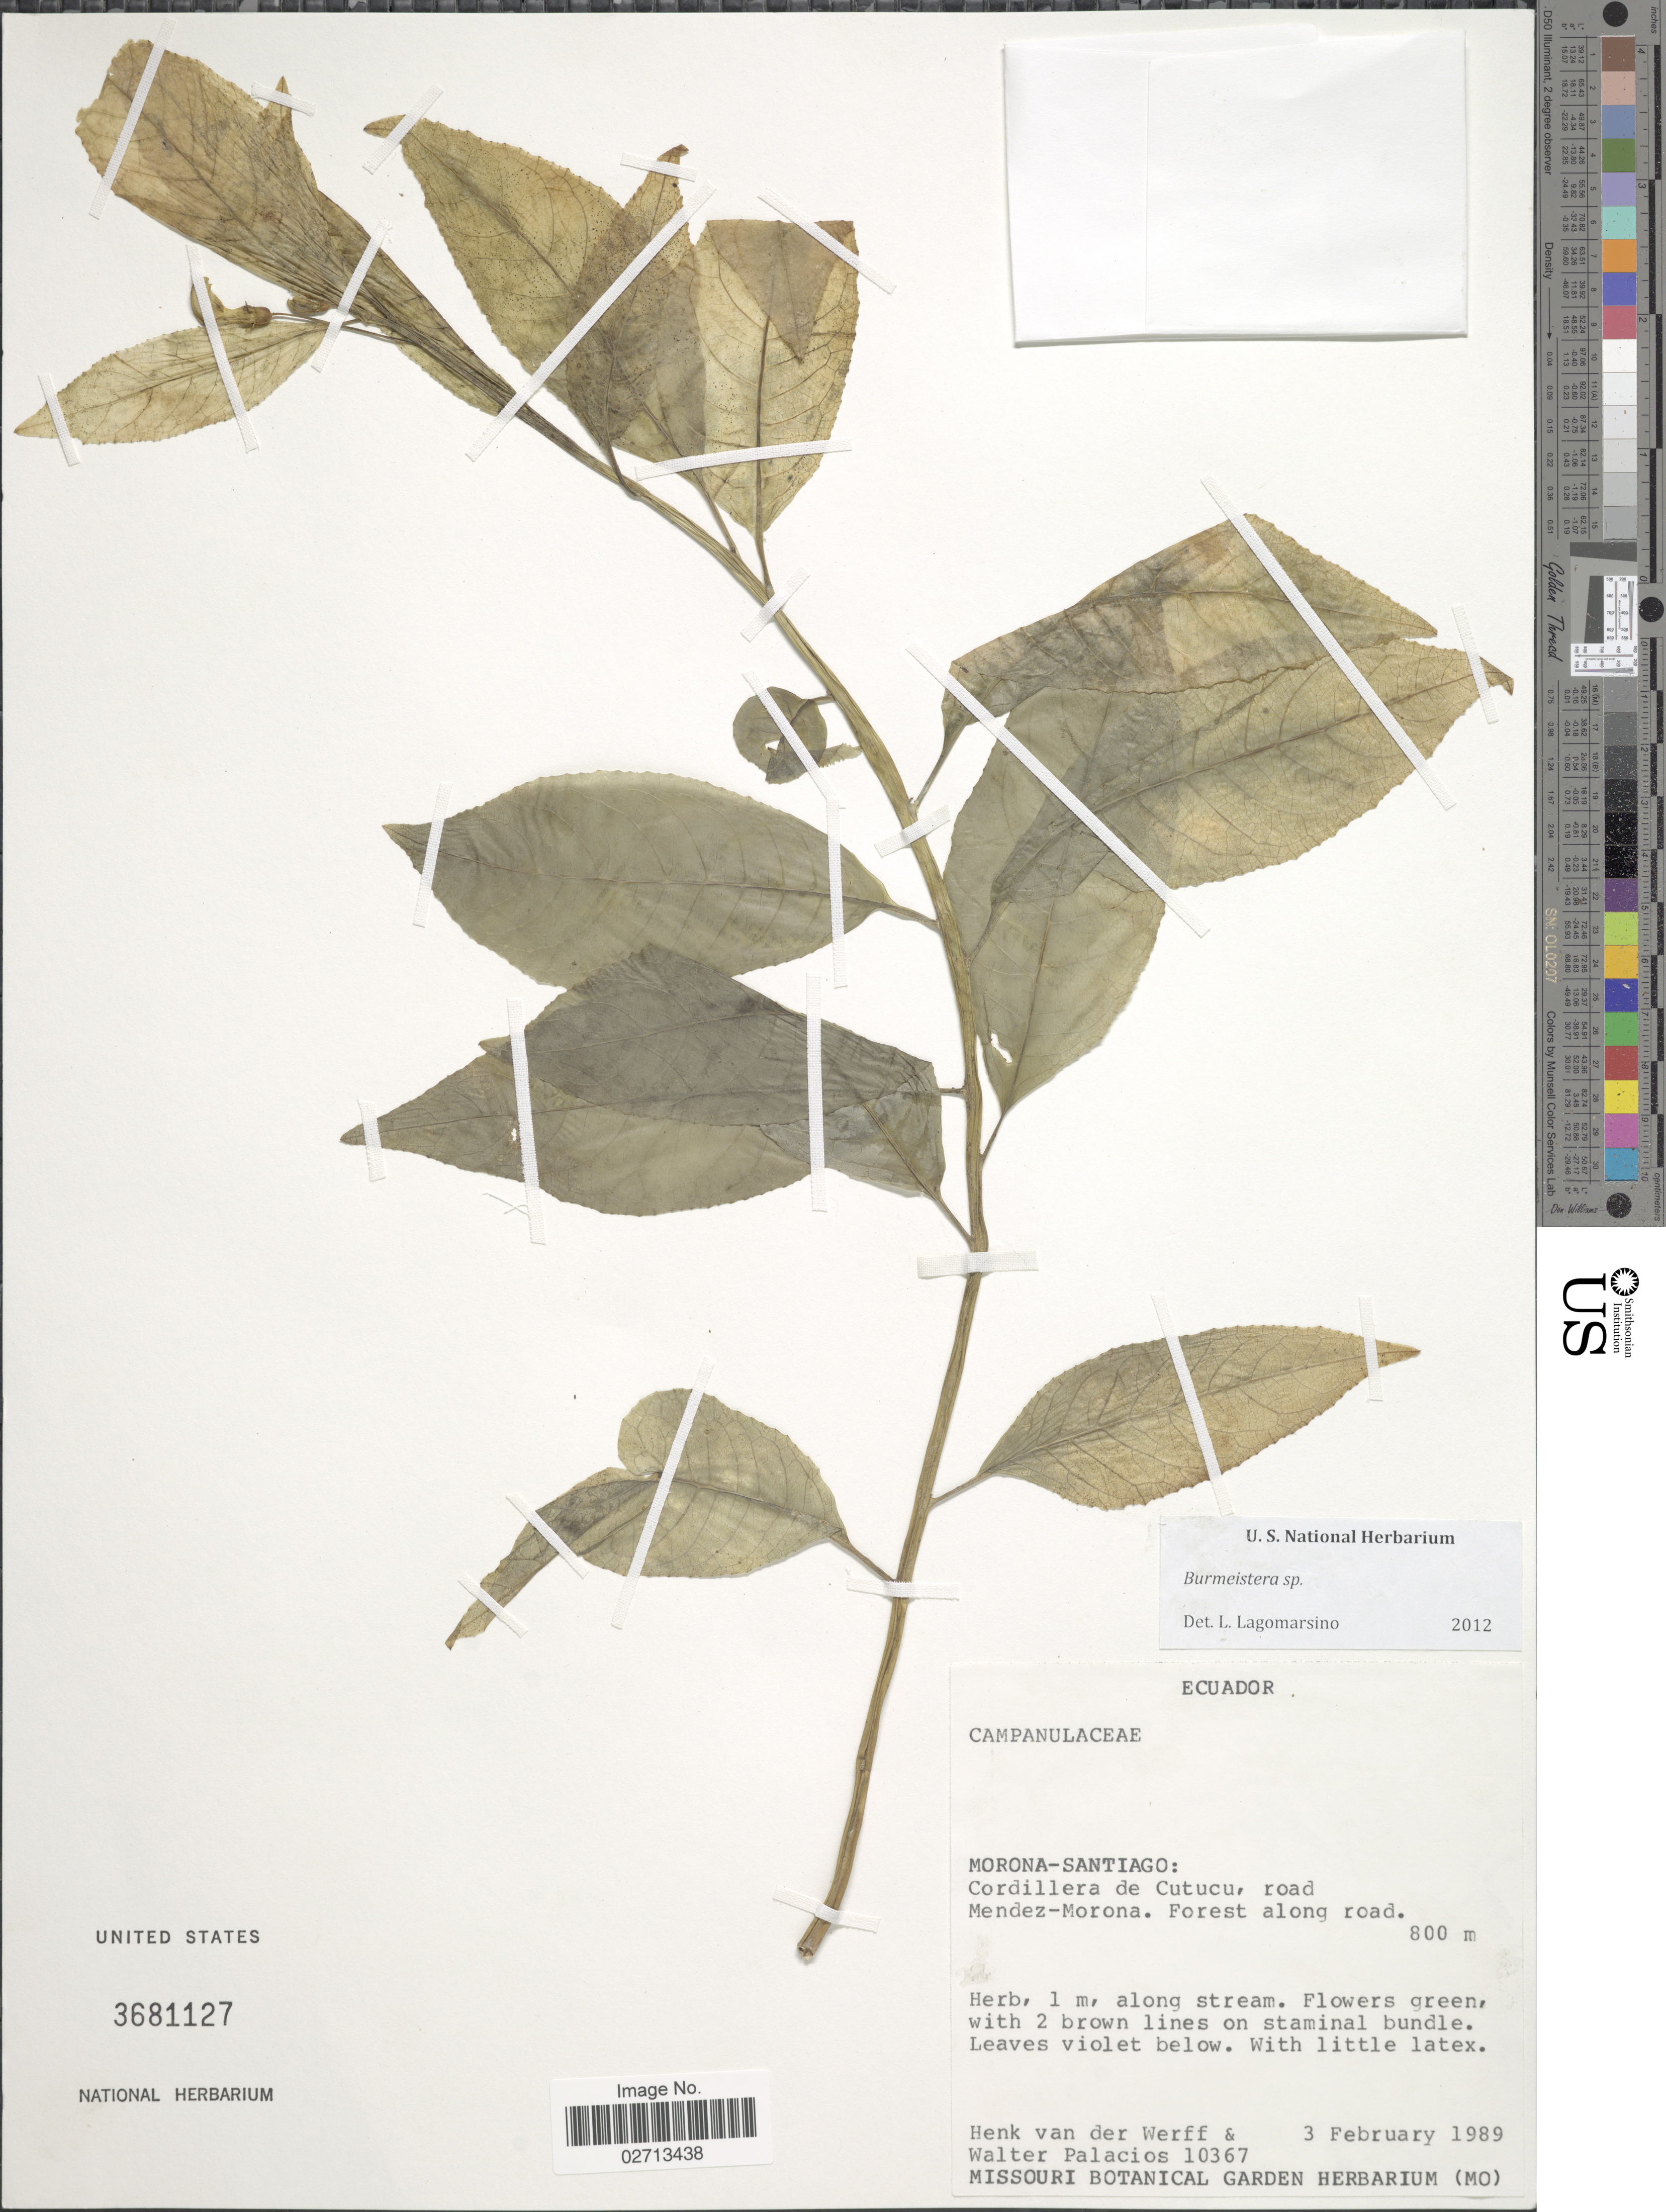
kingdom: Plantae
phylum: Tracheophyta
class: Magnoliopsida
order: Asterales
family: Campanulaceae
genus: Burmeistera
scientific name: Burmeistera sp.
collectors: H. van der Werff & W. Palacios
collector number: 10367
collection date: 1989-02-03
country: Ecuador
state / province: Morona-Santiago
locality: Cordillera de Cutucu, road Mendez-Morona. Forst along road.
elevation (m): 800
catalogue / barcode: US 3681127